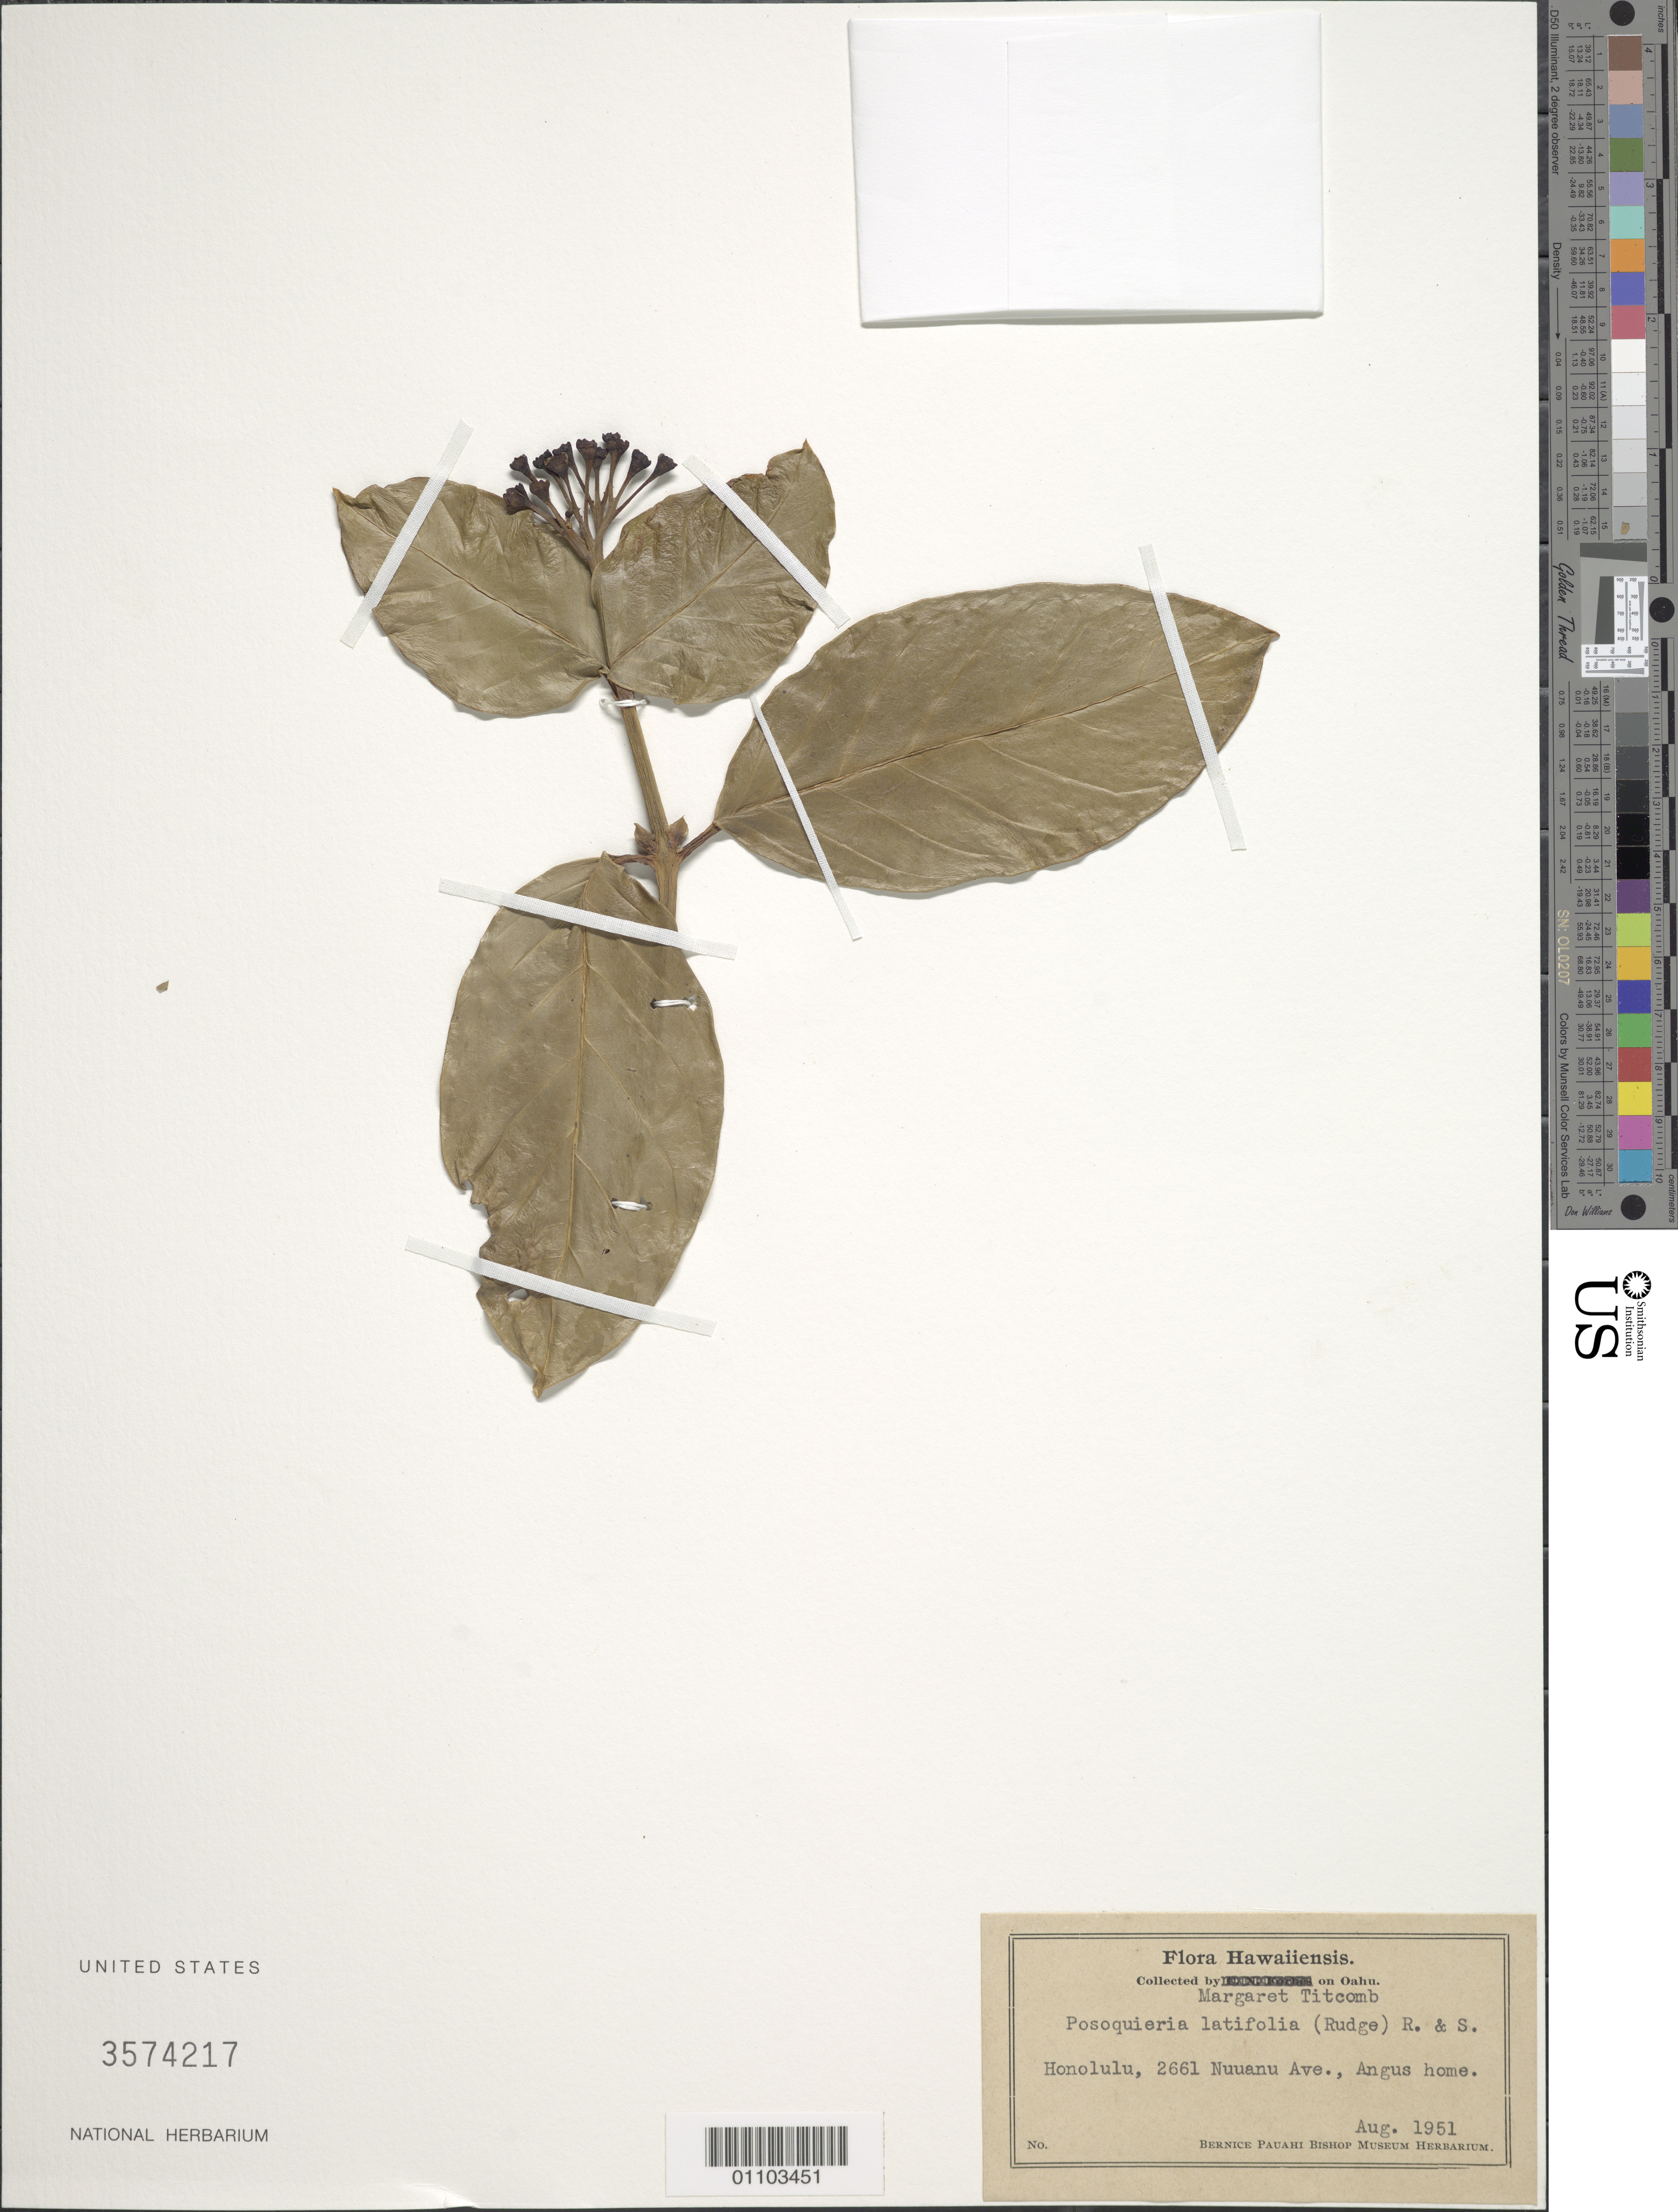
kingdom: Plantae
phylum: Tracheophyta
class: Magnoliopsida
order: Gentianales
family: Rubiaceae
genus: Posoqueria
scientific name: Posoqueria latifolia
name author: (Rudge) Roem. & Schult.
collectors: M. Titcomb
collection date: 1951-08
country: United States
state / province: Hawaii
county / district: Honolulu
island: Oahu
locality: Honolulu, 2661 Nuuanu Ave., Angus home.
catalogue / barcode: US 3574217